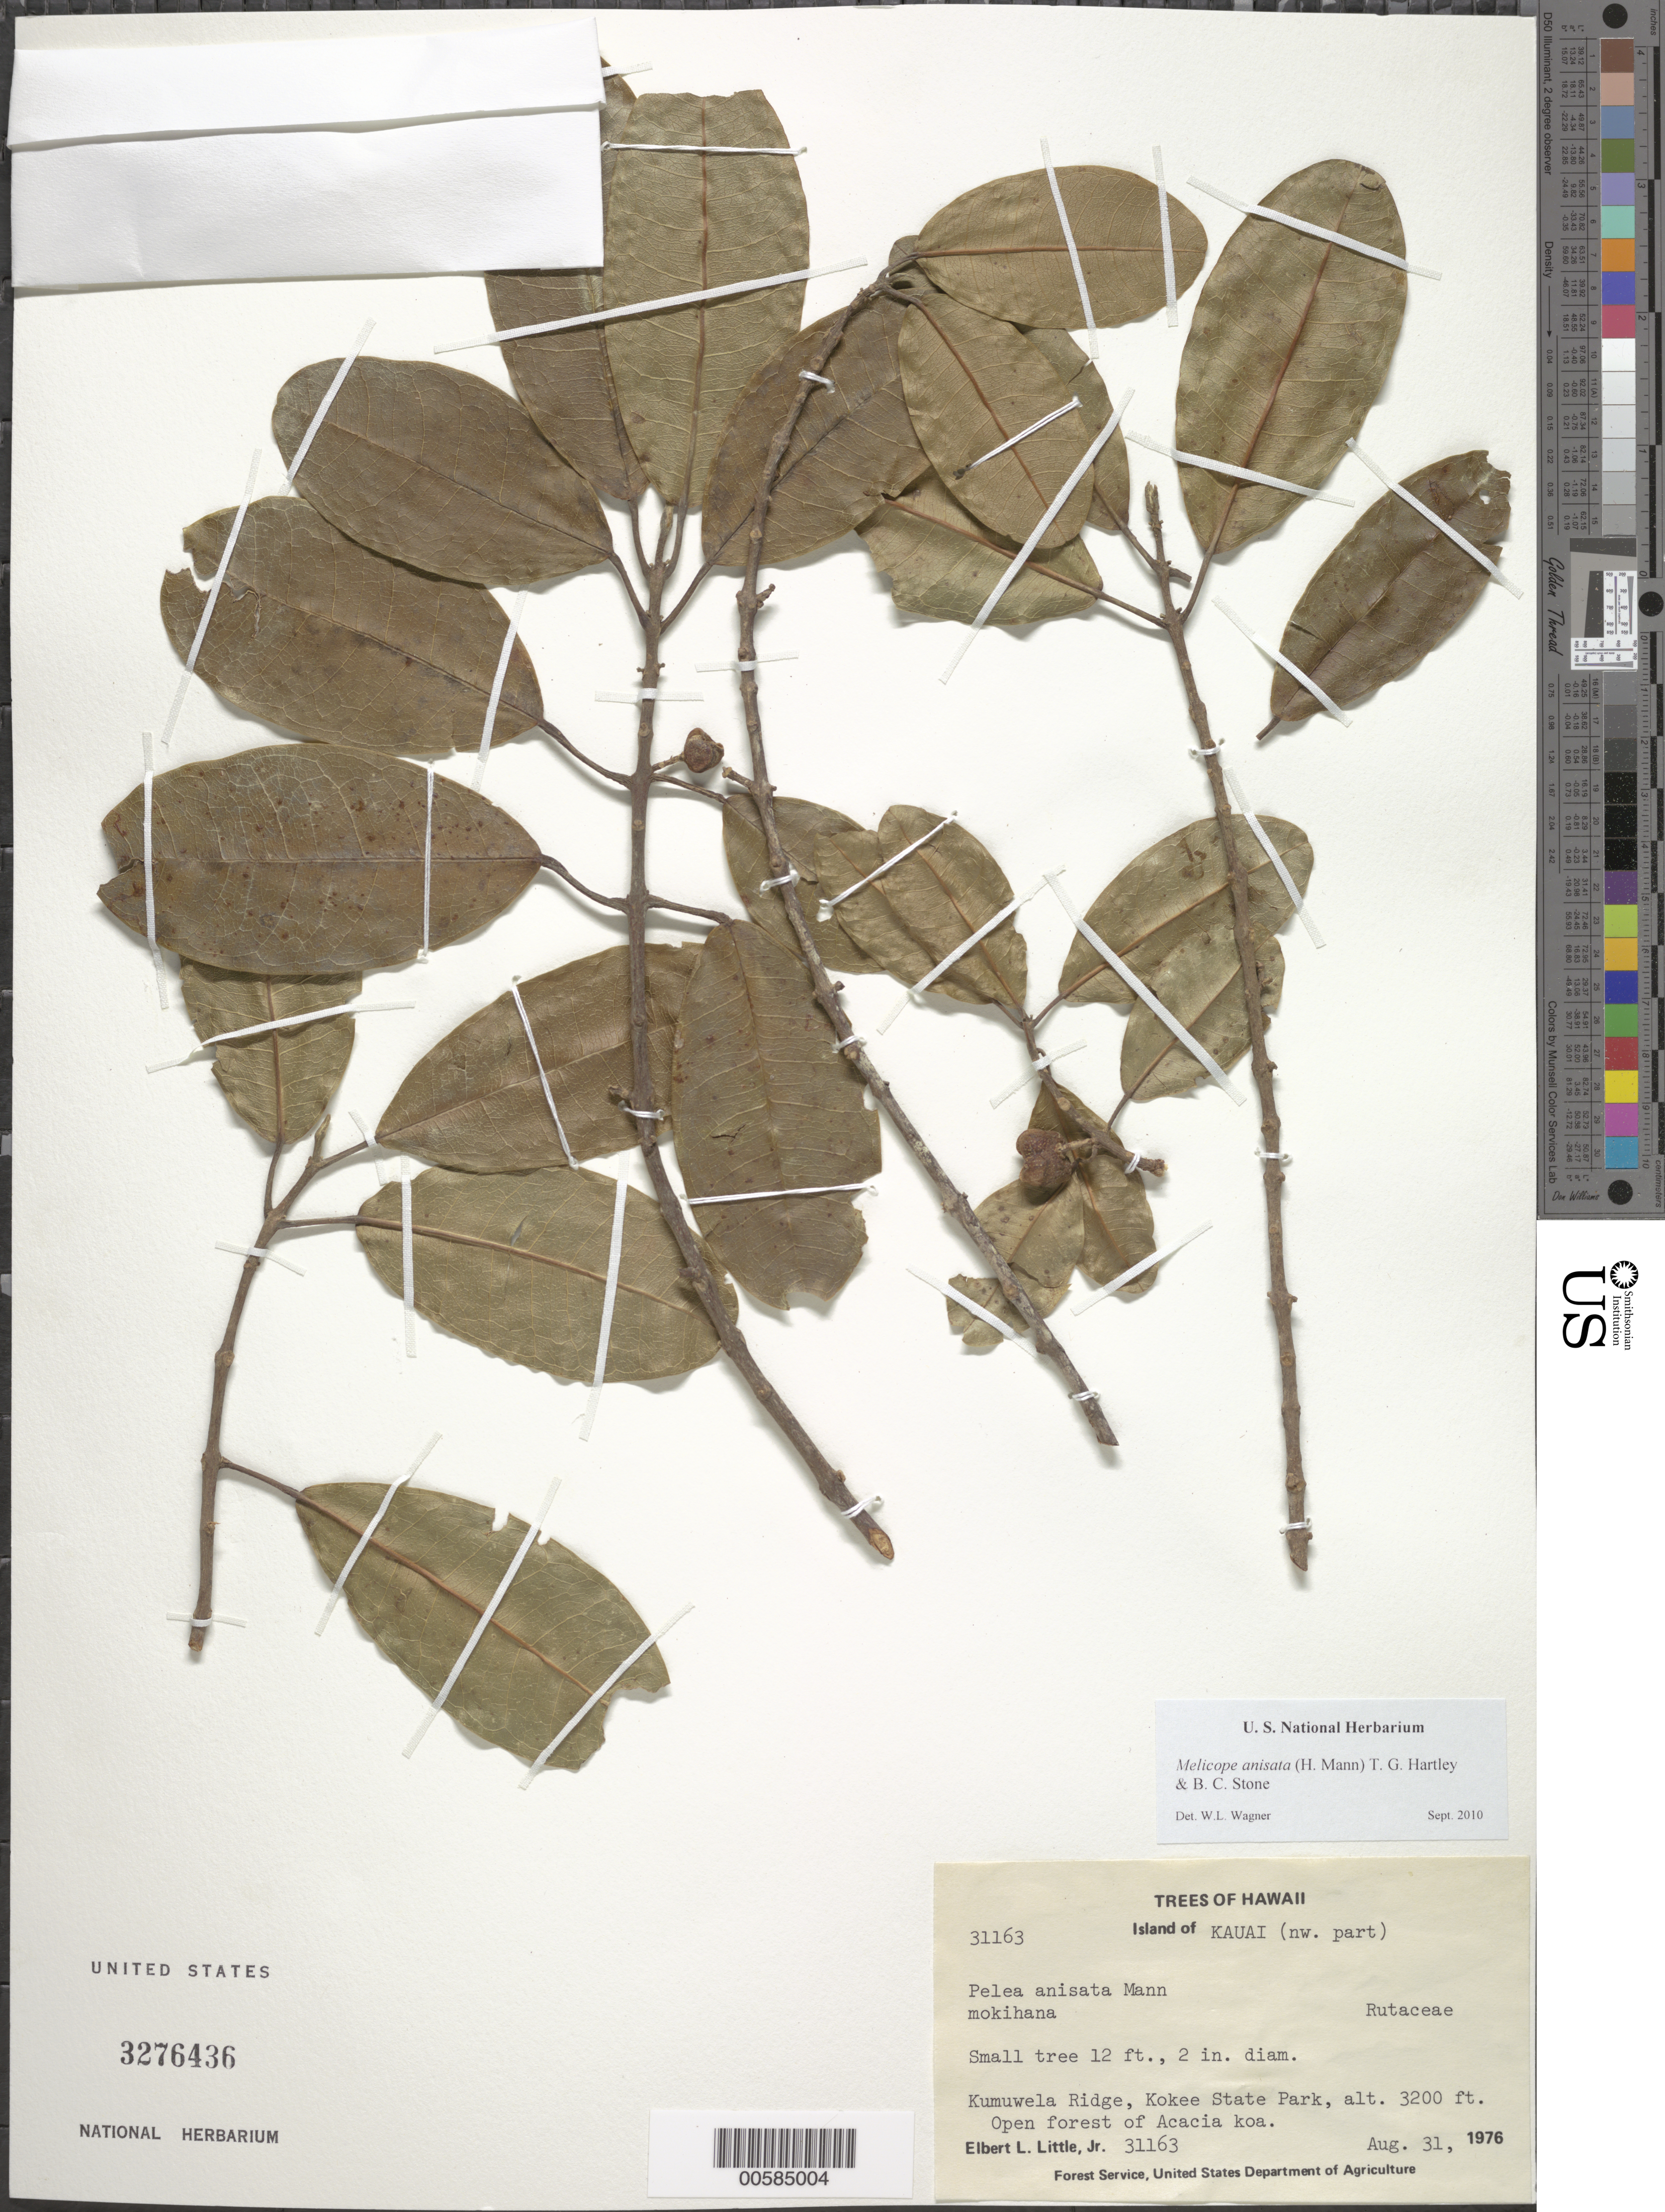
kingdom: Plantae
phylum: Tracheophyta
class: Magnoliopsida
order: Sapindales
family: Rutaceae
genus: Melicope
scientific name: Melicope anisata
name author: (H. Mann) T.G. Hartley & B.C. Stone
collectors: E. L. Little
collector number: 31163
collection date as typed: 31 Aug 1976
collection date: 1976-08-31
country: United States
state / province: Hawaii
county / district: Kauai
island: Kaua'i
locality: NW Kauai, Kumuwela Ridge, Kokee State Park.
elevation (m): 975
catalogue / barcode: US 3276436